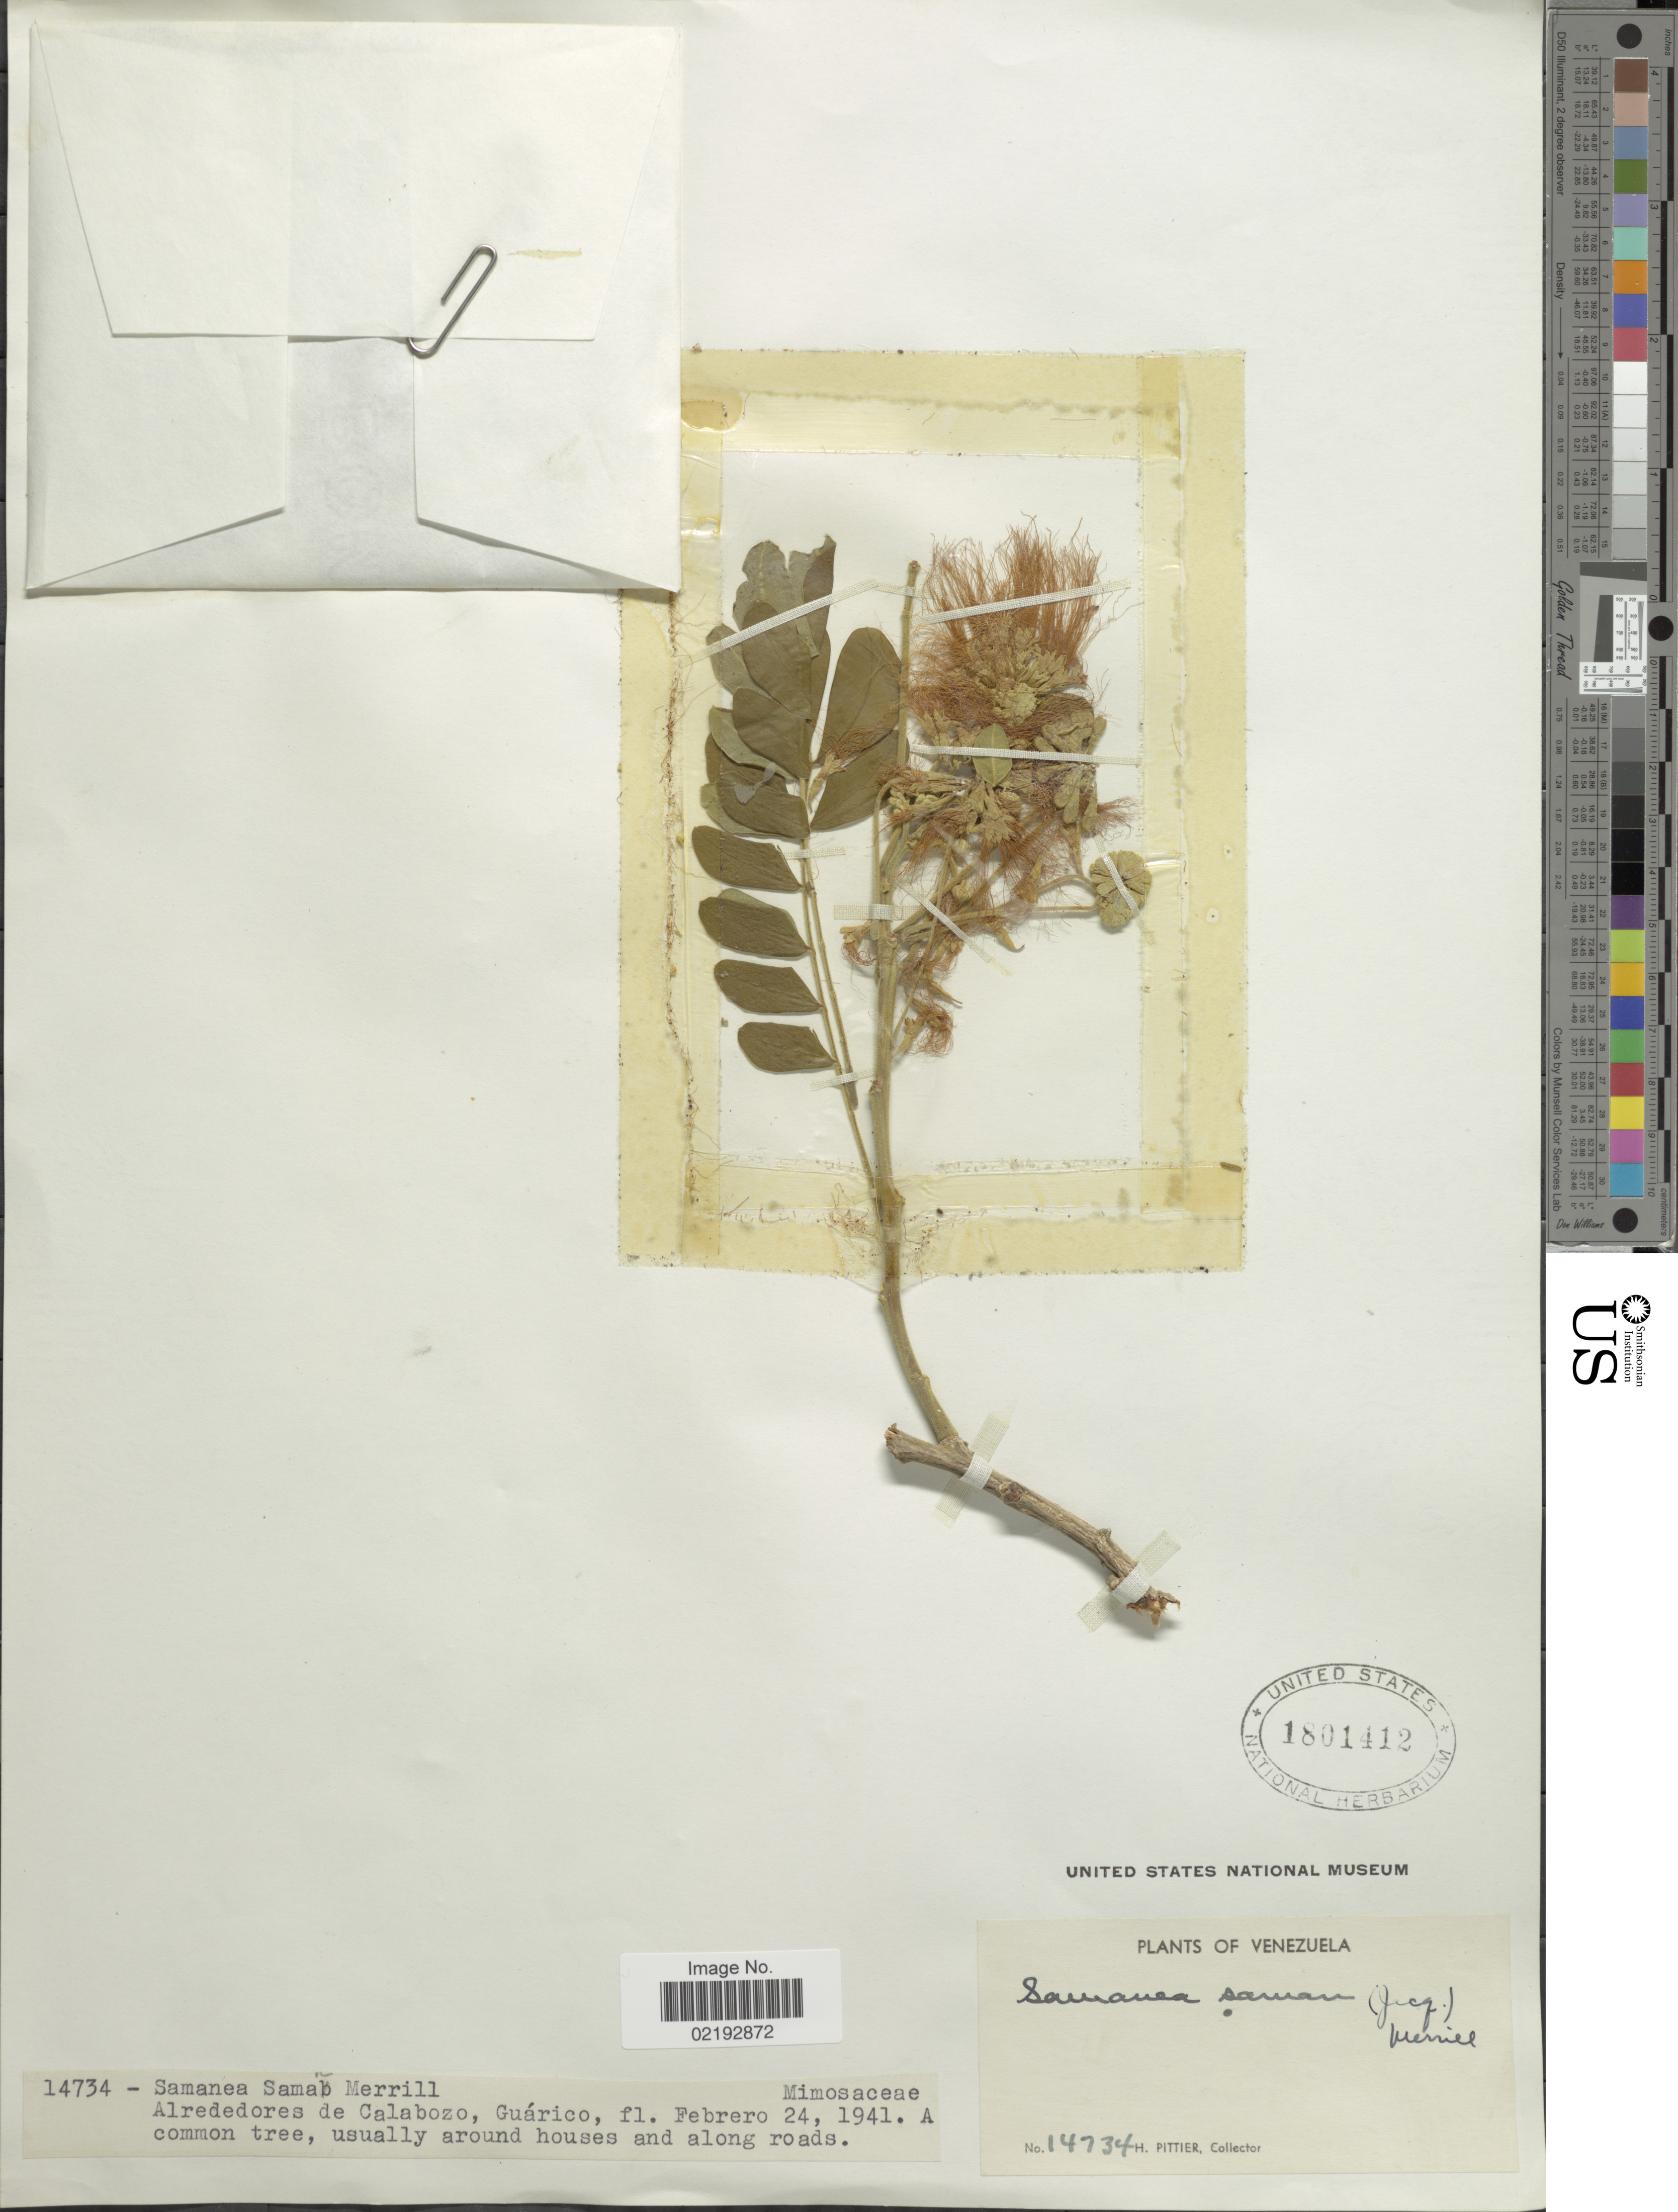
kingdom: Plantae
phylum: Tracheophyta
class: Magnoliopsida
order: Fabales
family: Fabaceae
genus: Samanea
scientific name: Samanea saman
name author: (Jacq.) Merr.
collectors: H. F. Pittier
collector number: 14734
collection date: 1941-02-24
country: Venezuela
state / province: Guárico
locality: Alrededores de Calabozo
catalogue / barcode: US 1801412